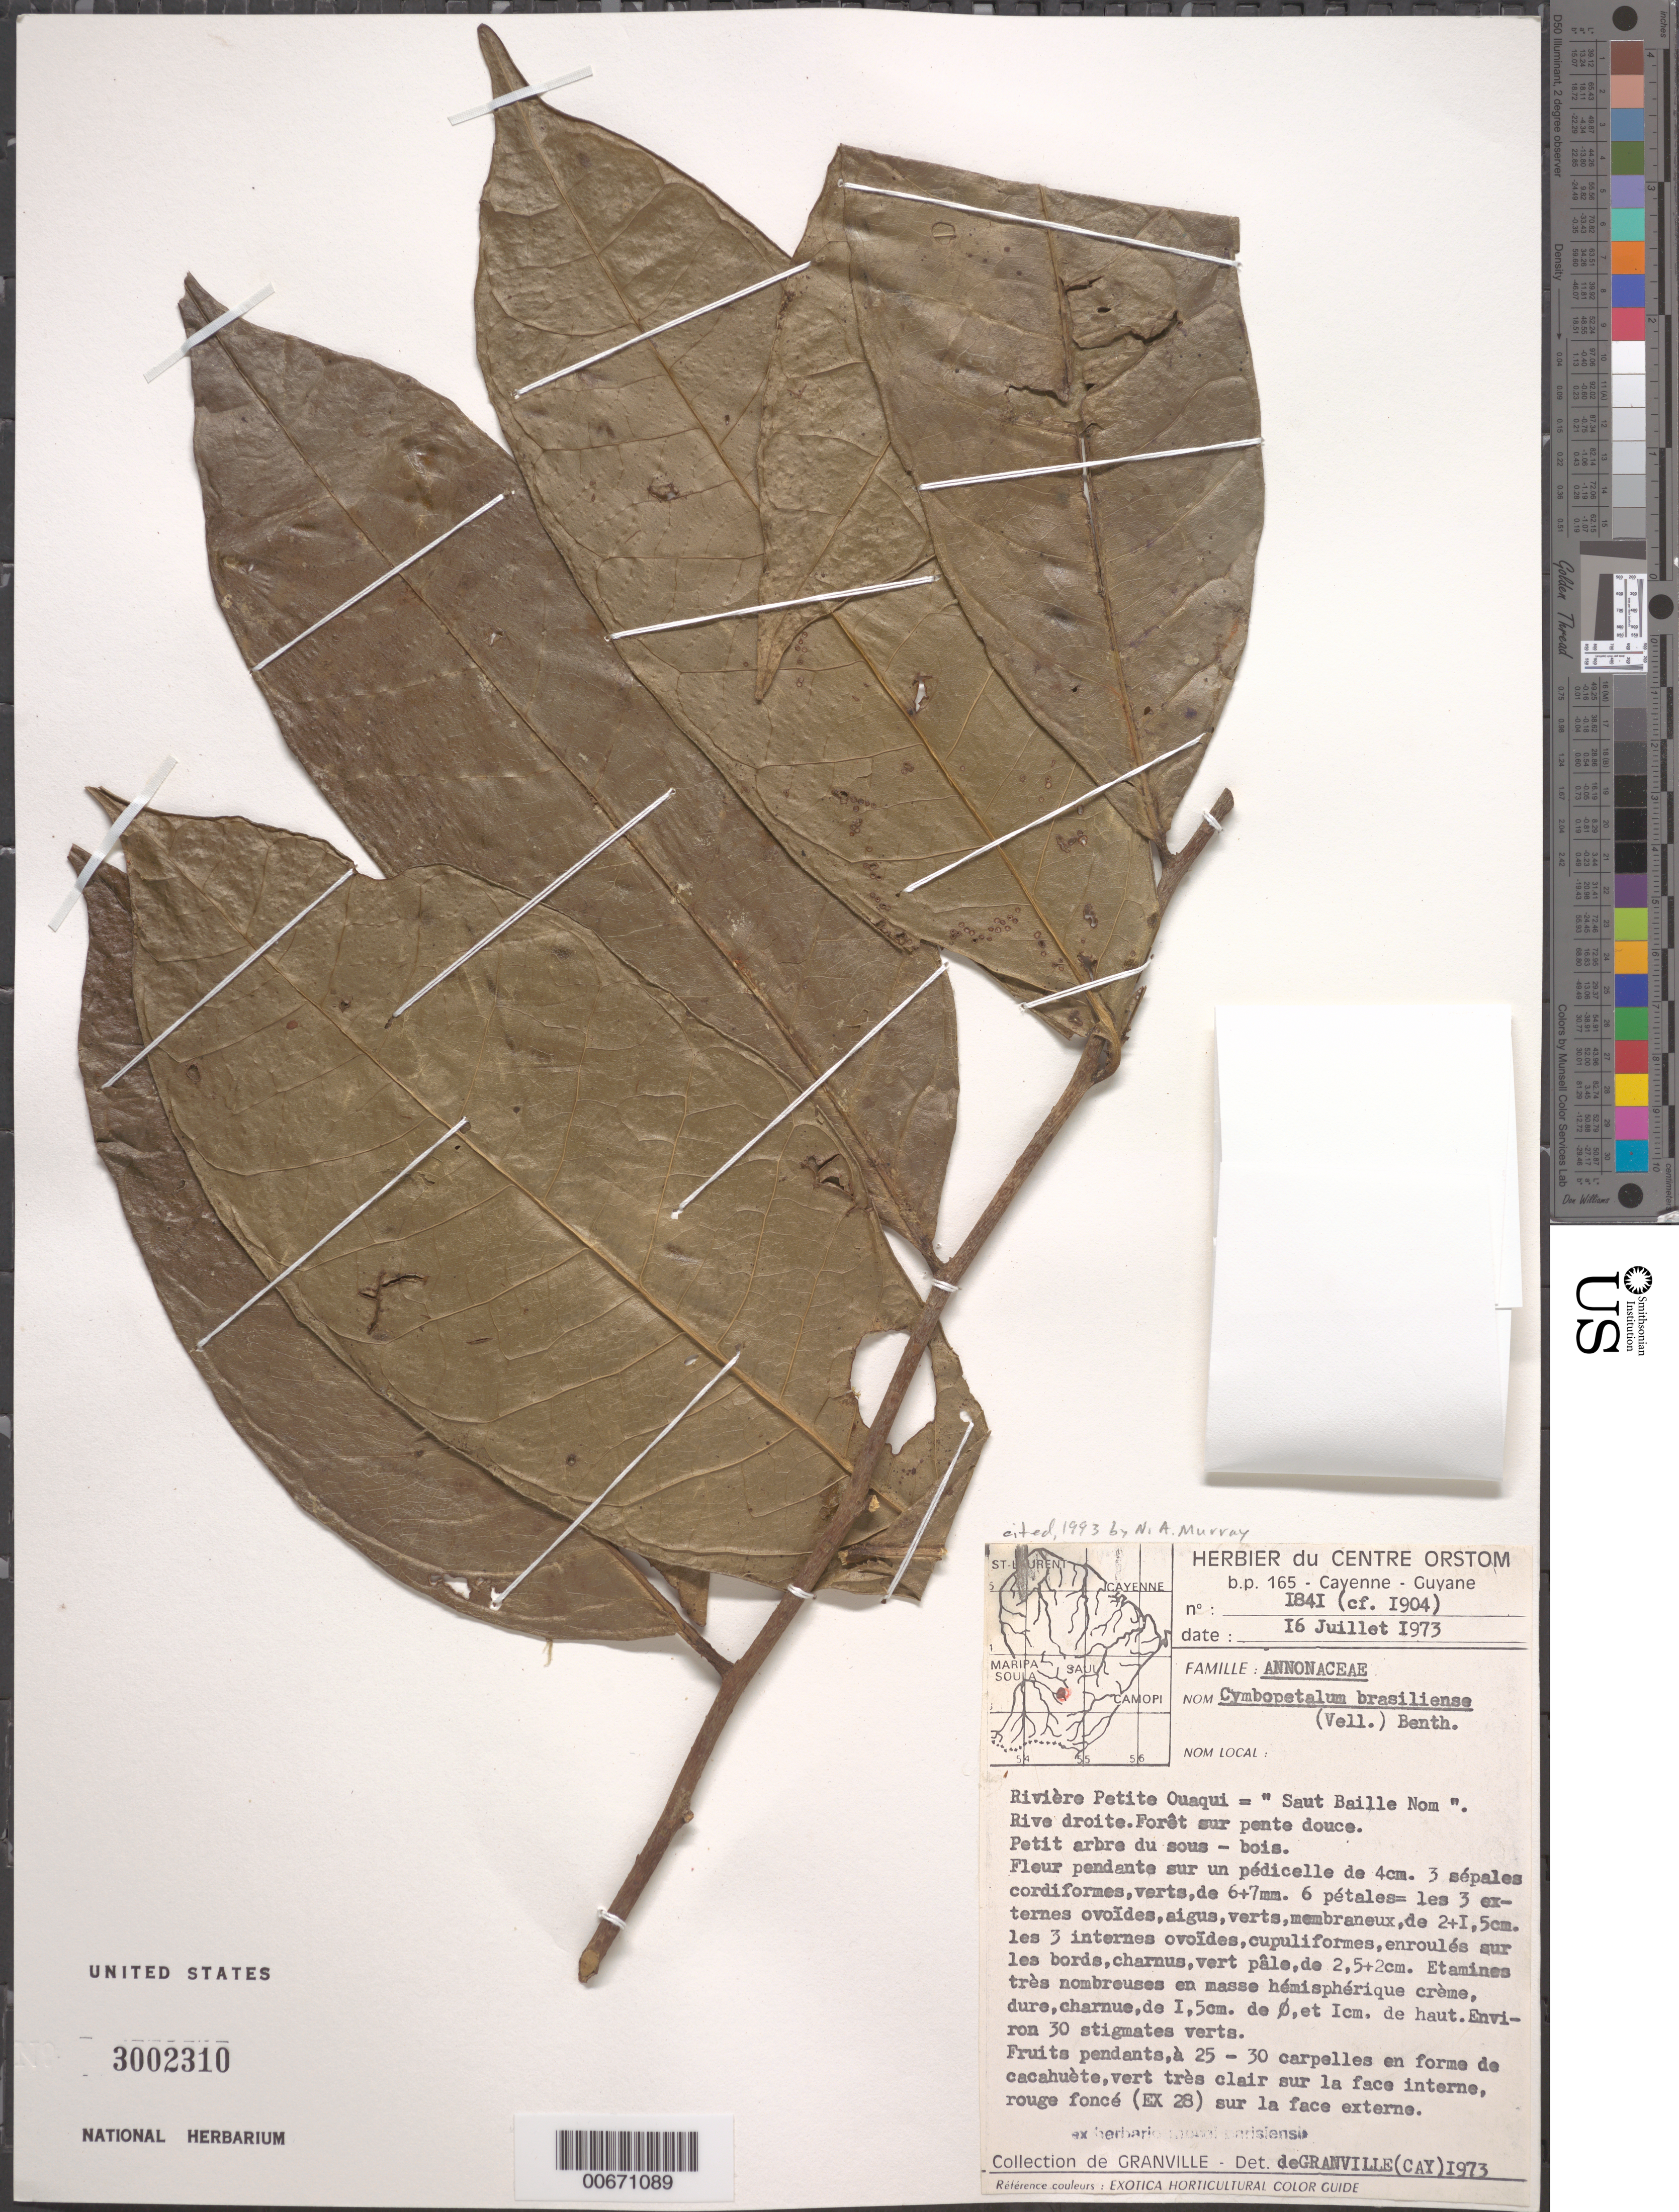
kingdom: Plantae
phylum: Tracheophyta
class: Magnoliopsida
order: Magnoliales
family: Annonaceae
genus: Cymbopetalum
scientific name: Cymbopetalum brasiliense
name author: (Vell.) Benth. ex Baill.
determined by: Murray, N. A.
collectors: J.-J. de Granville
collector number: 1841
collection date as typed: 16-Jul-73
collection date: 1973-07-16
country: French Guiana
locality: Rivière "Petite Ouaqui", Saut Verdun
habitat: Forest on soft slope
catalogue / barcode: US 3002310